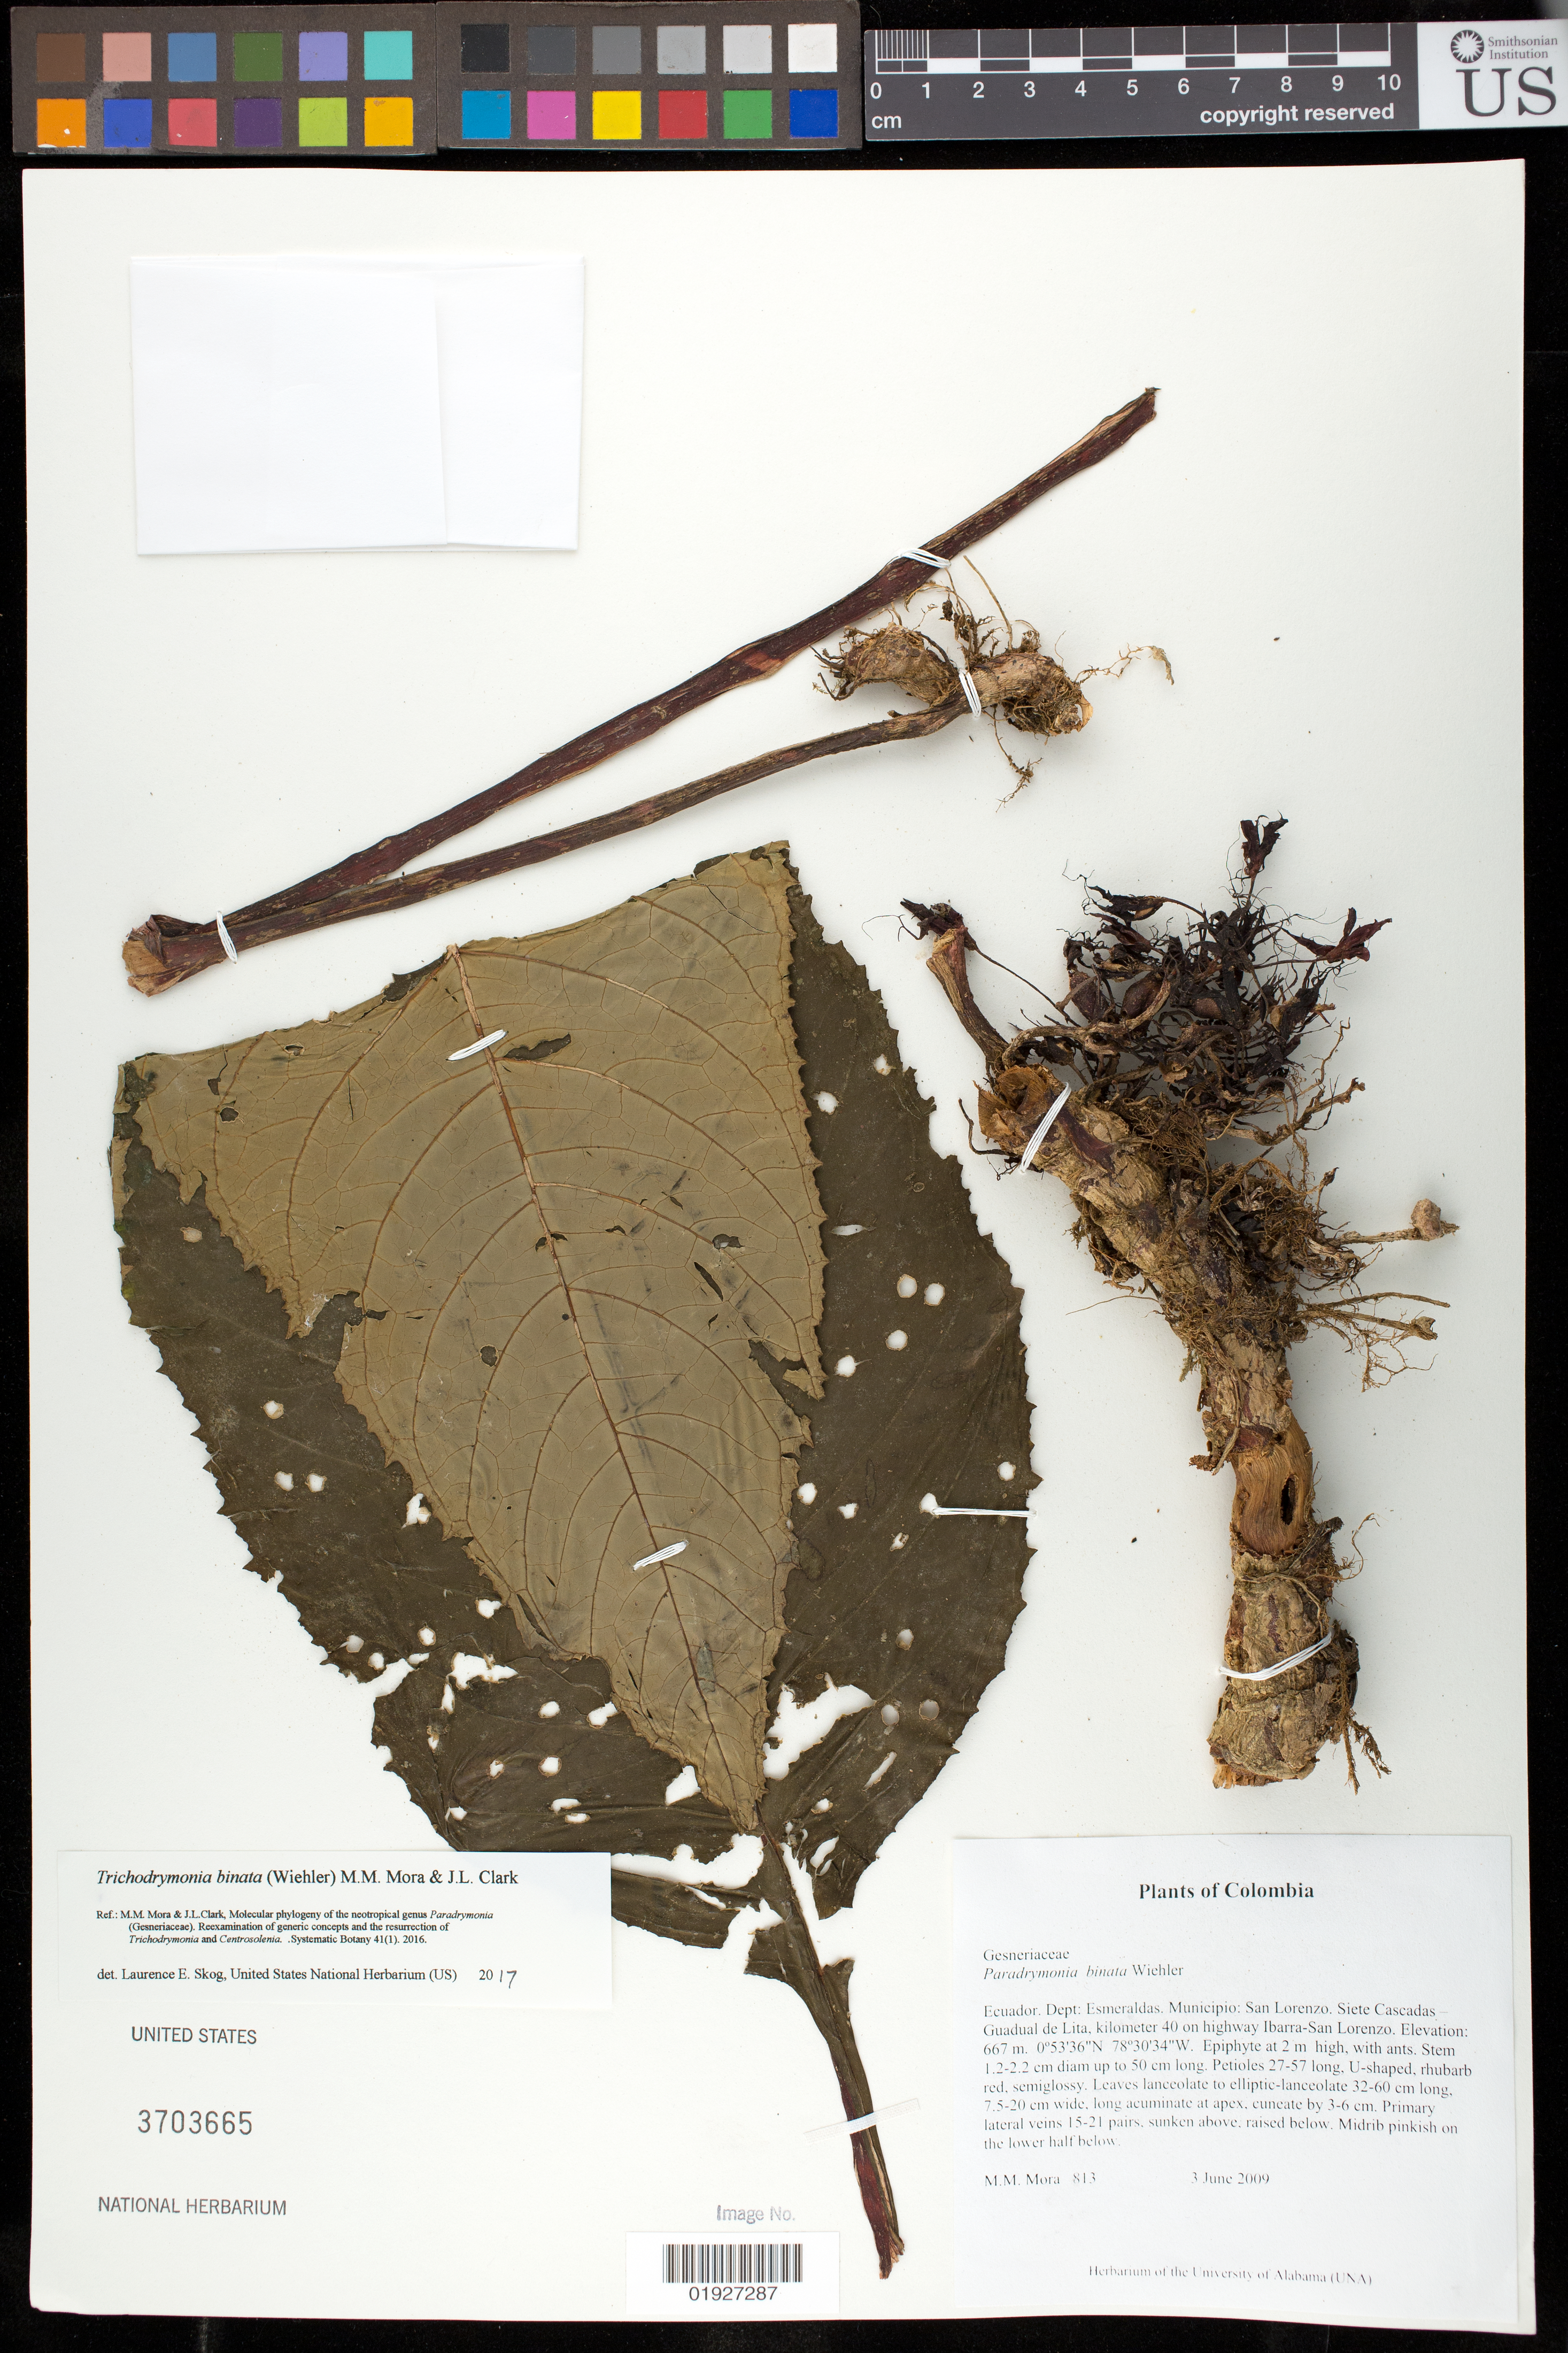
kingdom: Plantae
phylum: Tracheophyta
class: Magnoliopsida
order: Lamiales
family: Gesneriaceae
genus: Trichodrymonia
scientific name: Trichodrymonia binata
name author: (Wiehler) M.M. Mora & J.L. Clark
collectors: M. M. Mora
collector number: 813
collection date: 2009-06-03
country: Ecuador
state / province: Esmeraldas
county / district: San Lorenzo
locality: Siete Cascadas -- Guadual de Lita, kilometer 40 on highway Ibarra-San Lorenzo.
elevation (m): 667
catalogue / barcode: US 3703665